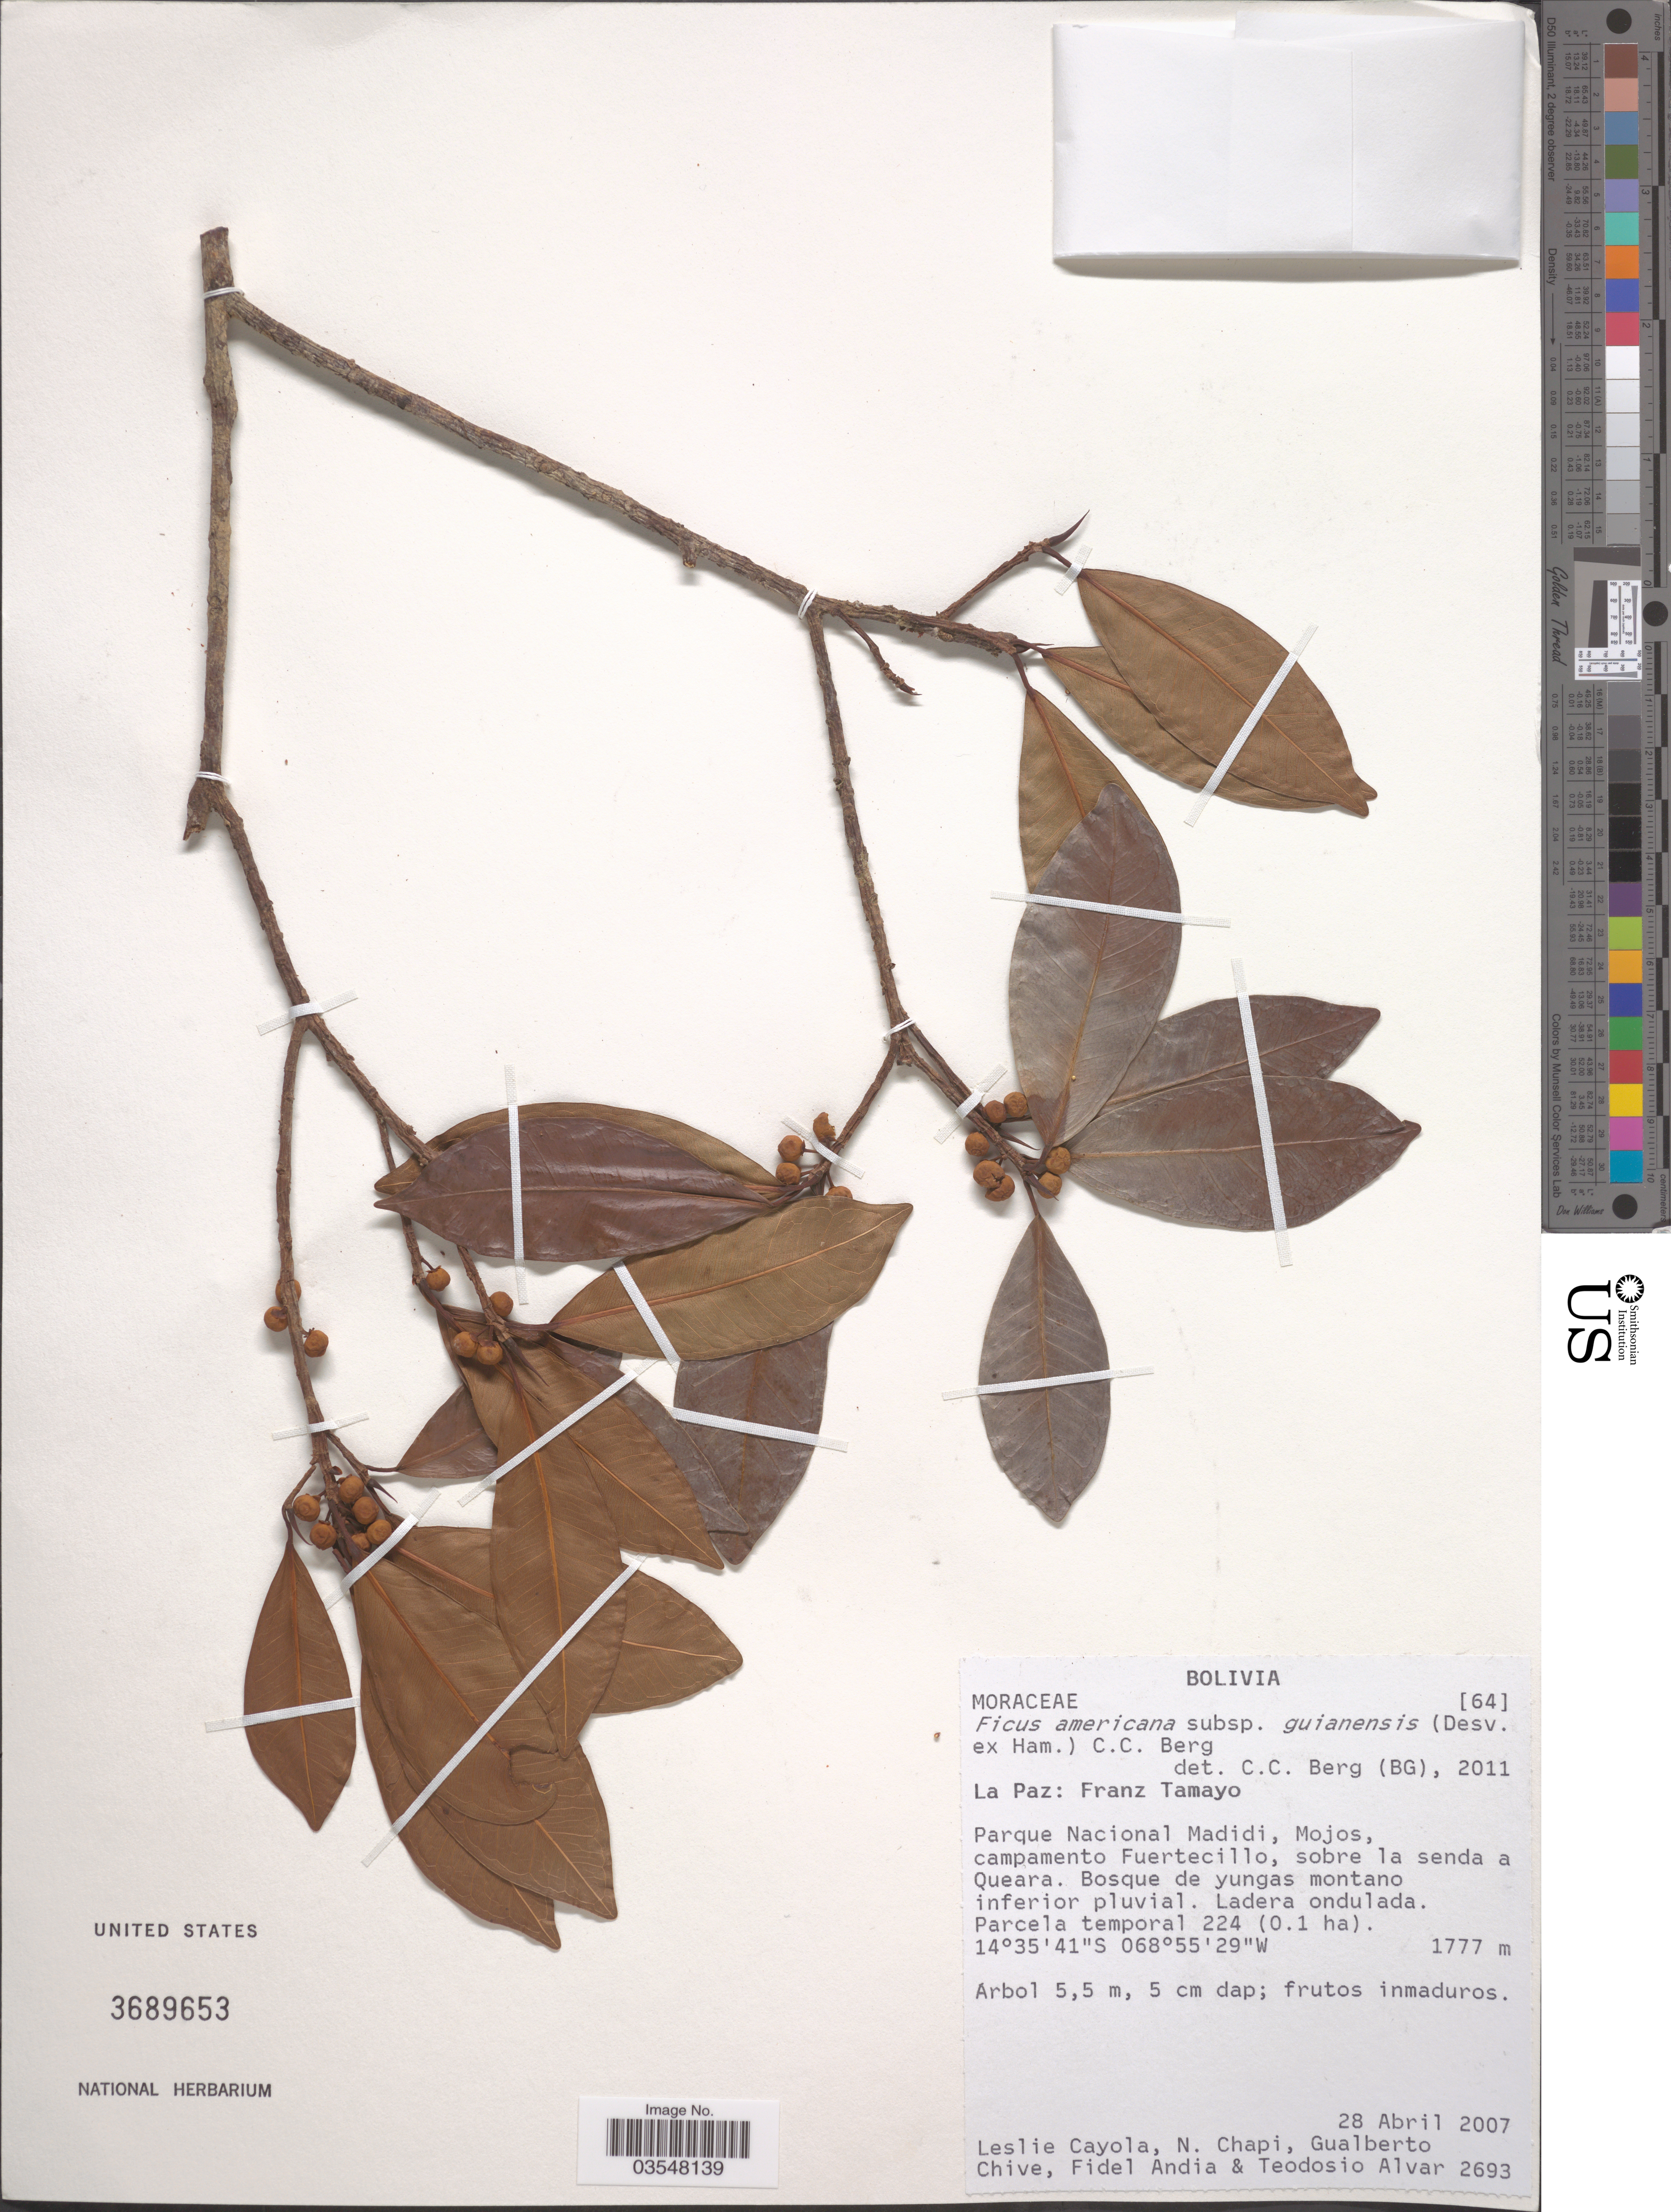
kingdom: Plantae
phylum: Tracheophyta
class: Magnoliopsida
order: Rosales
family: Moraceae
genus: Ficus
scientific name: Ficus americana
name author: Aubl.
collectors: L. Cayola, N. Chapi, G. Chive, F. Andia & T. Alvar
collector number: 2693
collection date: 2007-04-28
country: Bolivia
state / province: La Paz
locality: Franz Tamayo. Parque Nacional Madidi, Mojos, campamento Fuertecillo, sobre la senda a Queara. Ladera ondulada. Parcela temporal 224 (0.1 ha).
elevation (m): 1777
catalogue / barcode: US 3689653